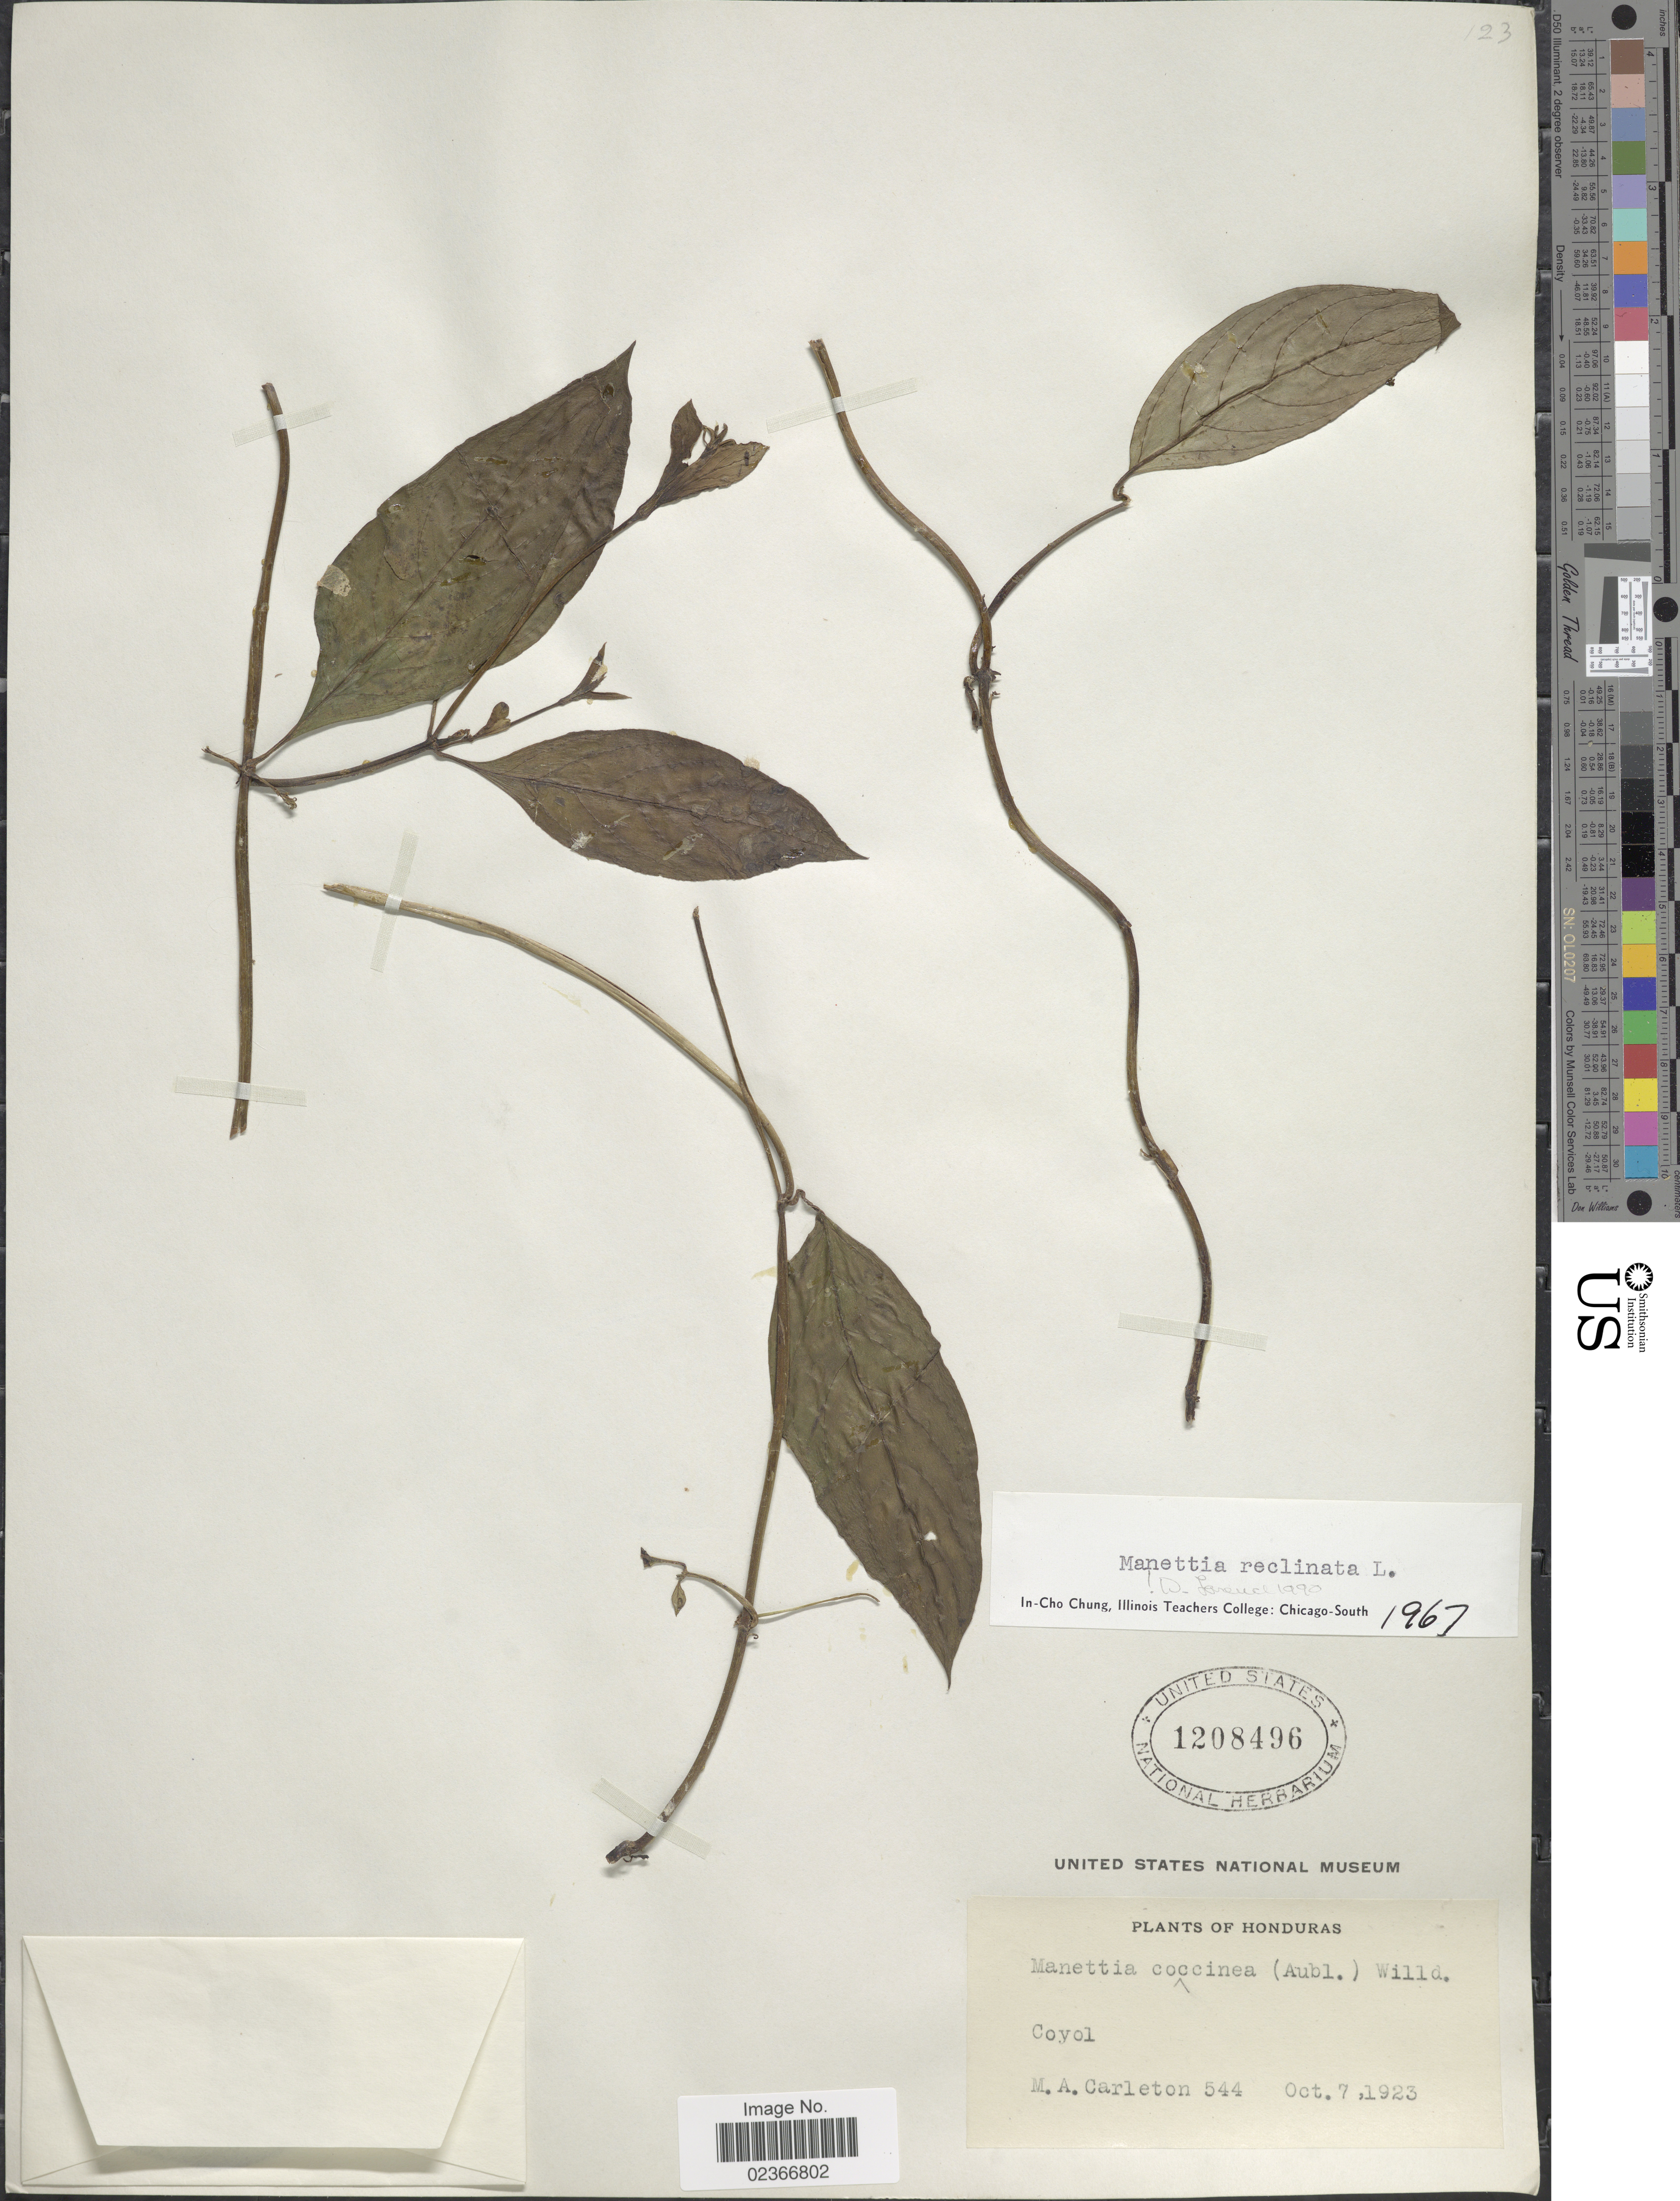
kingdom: Plantae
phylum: Tracheophyta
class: Magnoliopsida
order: Gentianales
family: Rubiaceae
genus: Manettia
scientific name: Manettia reclinata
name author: L.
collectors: M. A. Carleton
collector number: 544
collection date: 1923-10-07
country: Honduras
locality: Coyol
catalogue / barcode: US 1208496